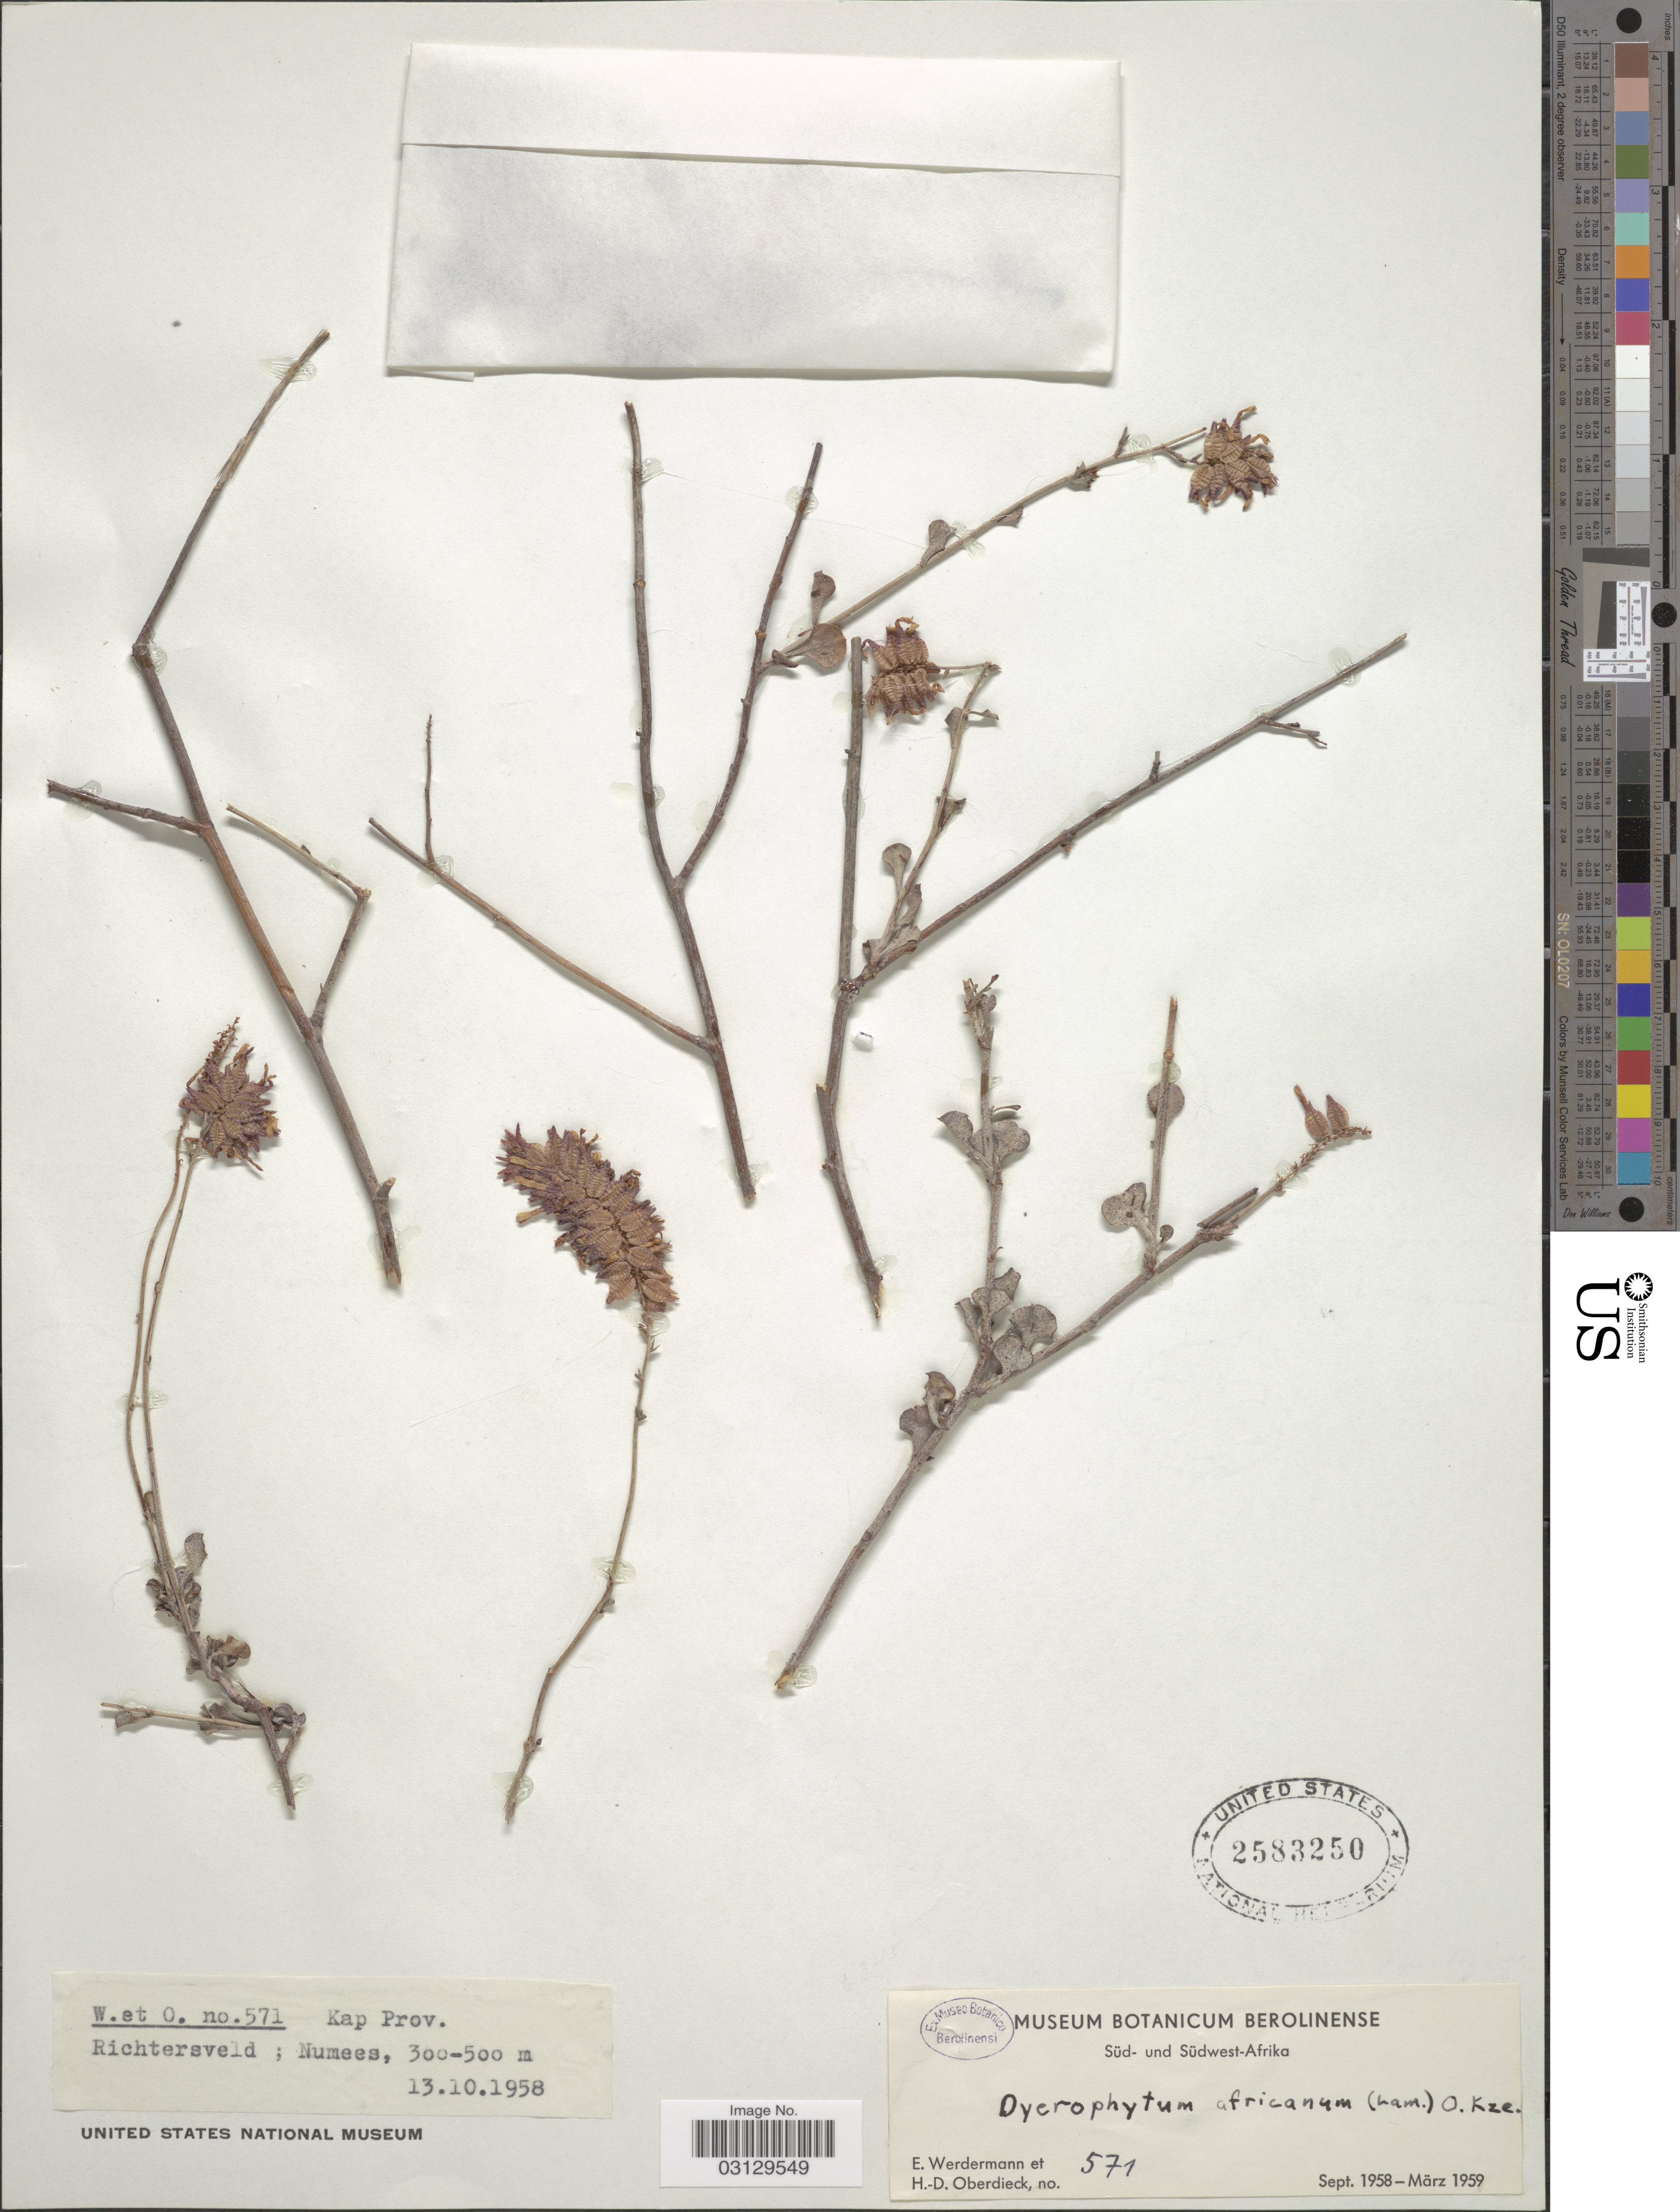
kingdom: Plantae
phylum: Tracheophyta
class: Magnoliopsida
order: Caryophyllales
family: Plumbaginaceae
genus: Dyerophytum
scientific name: Dyerophytum africanum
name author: (Lam.) Kuntze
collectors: E. Werdermann & H. Oberdieck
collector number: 571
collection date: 1958-10-13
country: South Africa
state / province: Northern Cape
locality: Süd-Afrika. Kap Prov. Richtersveld; Numees.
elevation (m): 300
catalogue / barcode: US 2583250